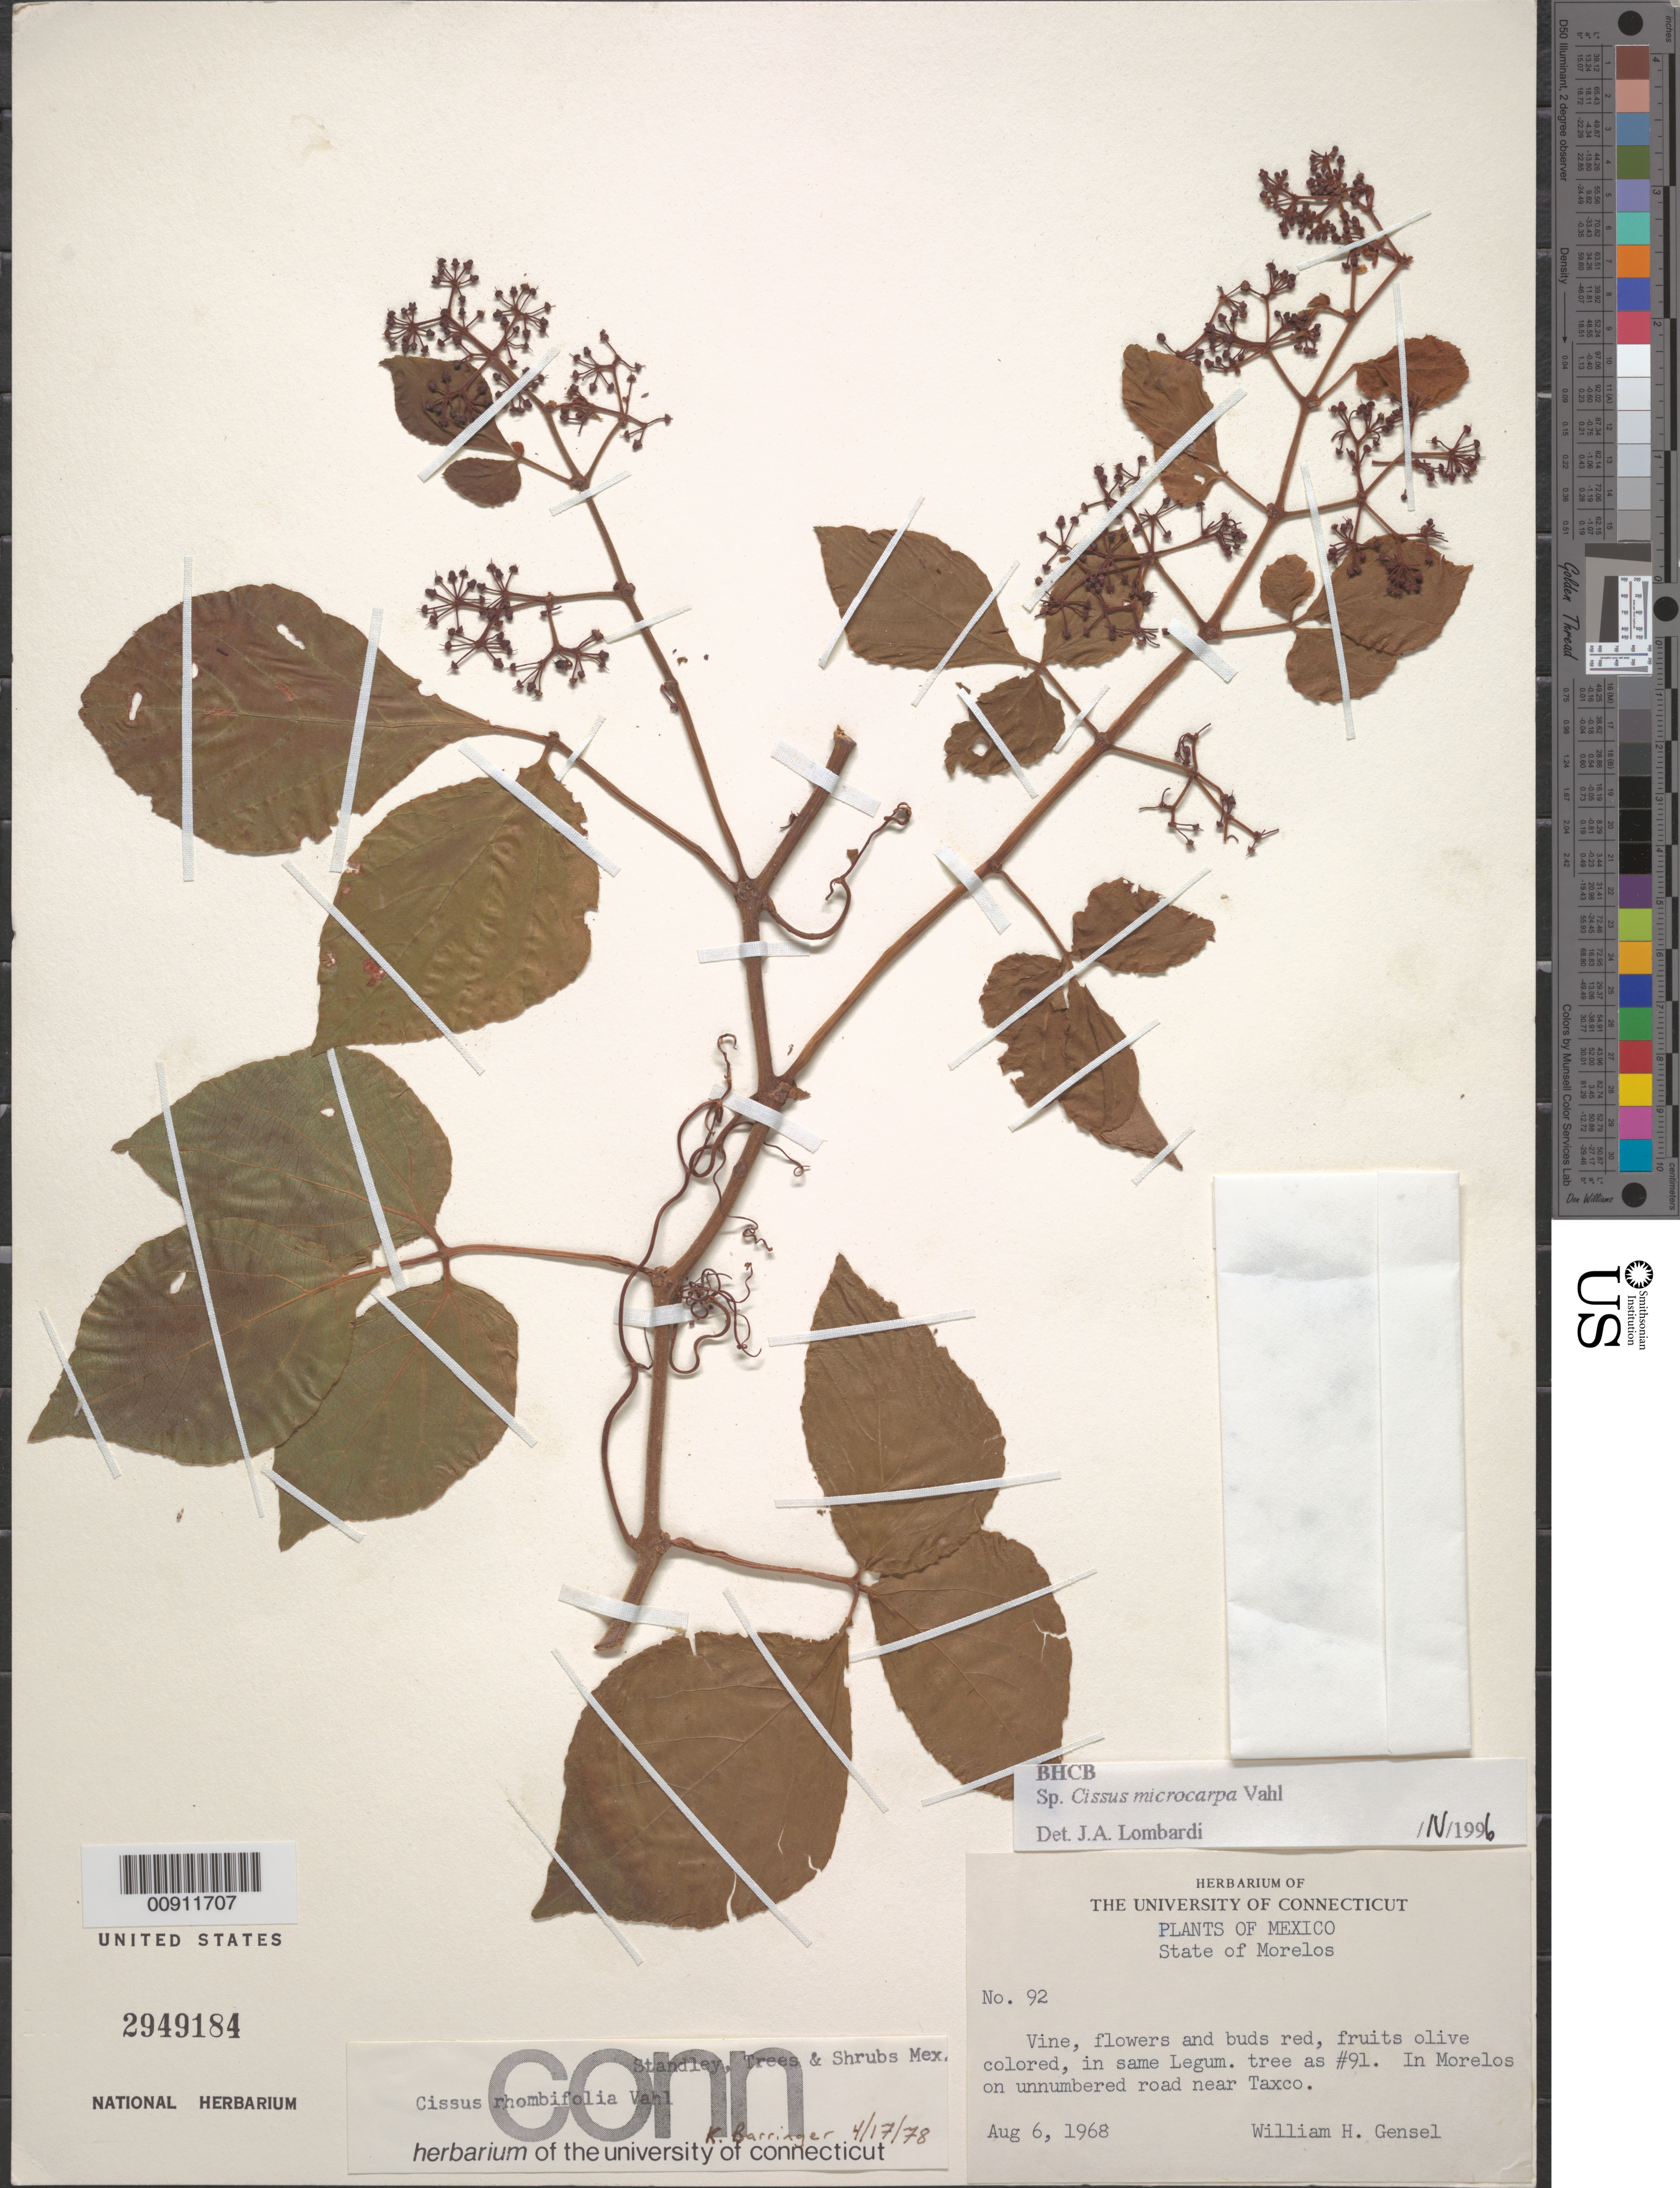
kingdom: Plantae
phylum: Tracheophyta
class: Magnoliopsida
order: Vitales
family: Vitaceae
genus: Cissus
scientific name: Cissus microcarpa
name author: Vahl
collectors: W. Gensel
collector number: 92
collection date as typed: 06 Aug 1968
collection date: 1968-08-06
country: Mexico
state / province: Morelos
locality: In Morelos on unnumbered road near Taxco.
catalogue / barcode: US 2949184